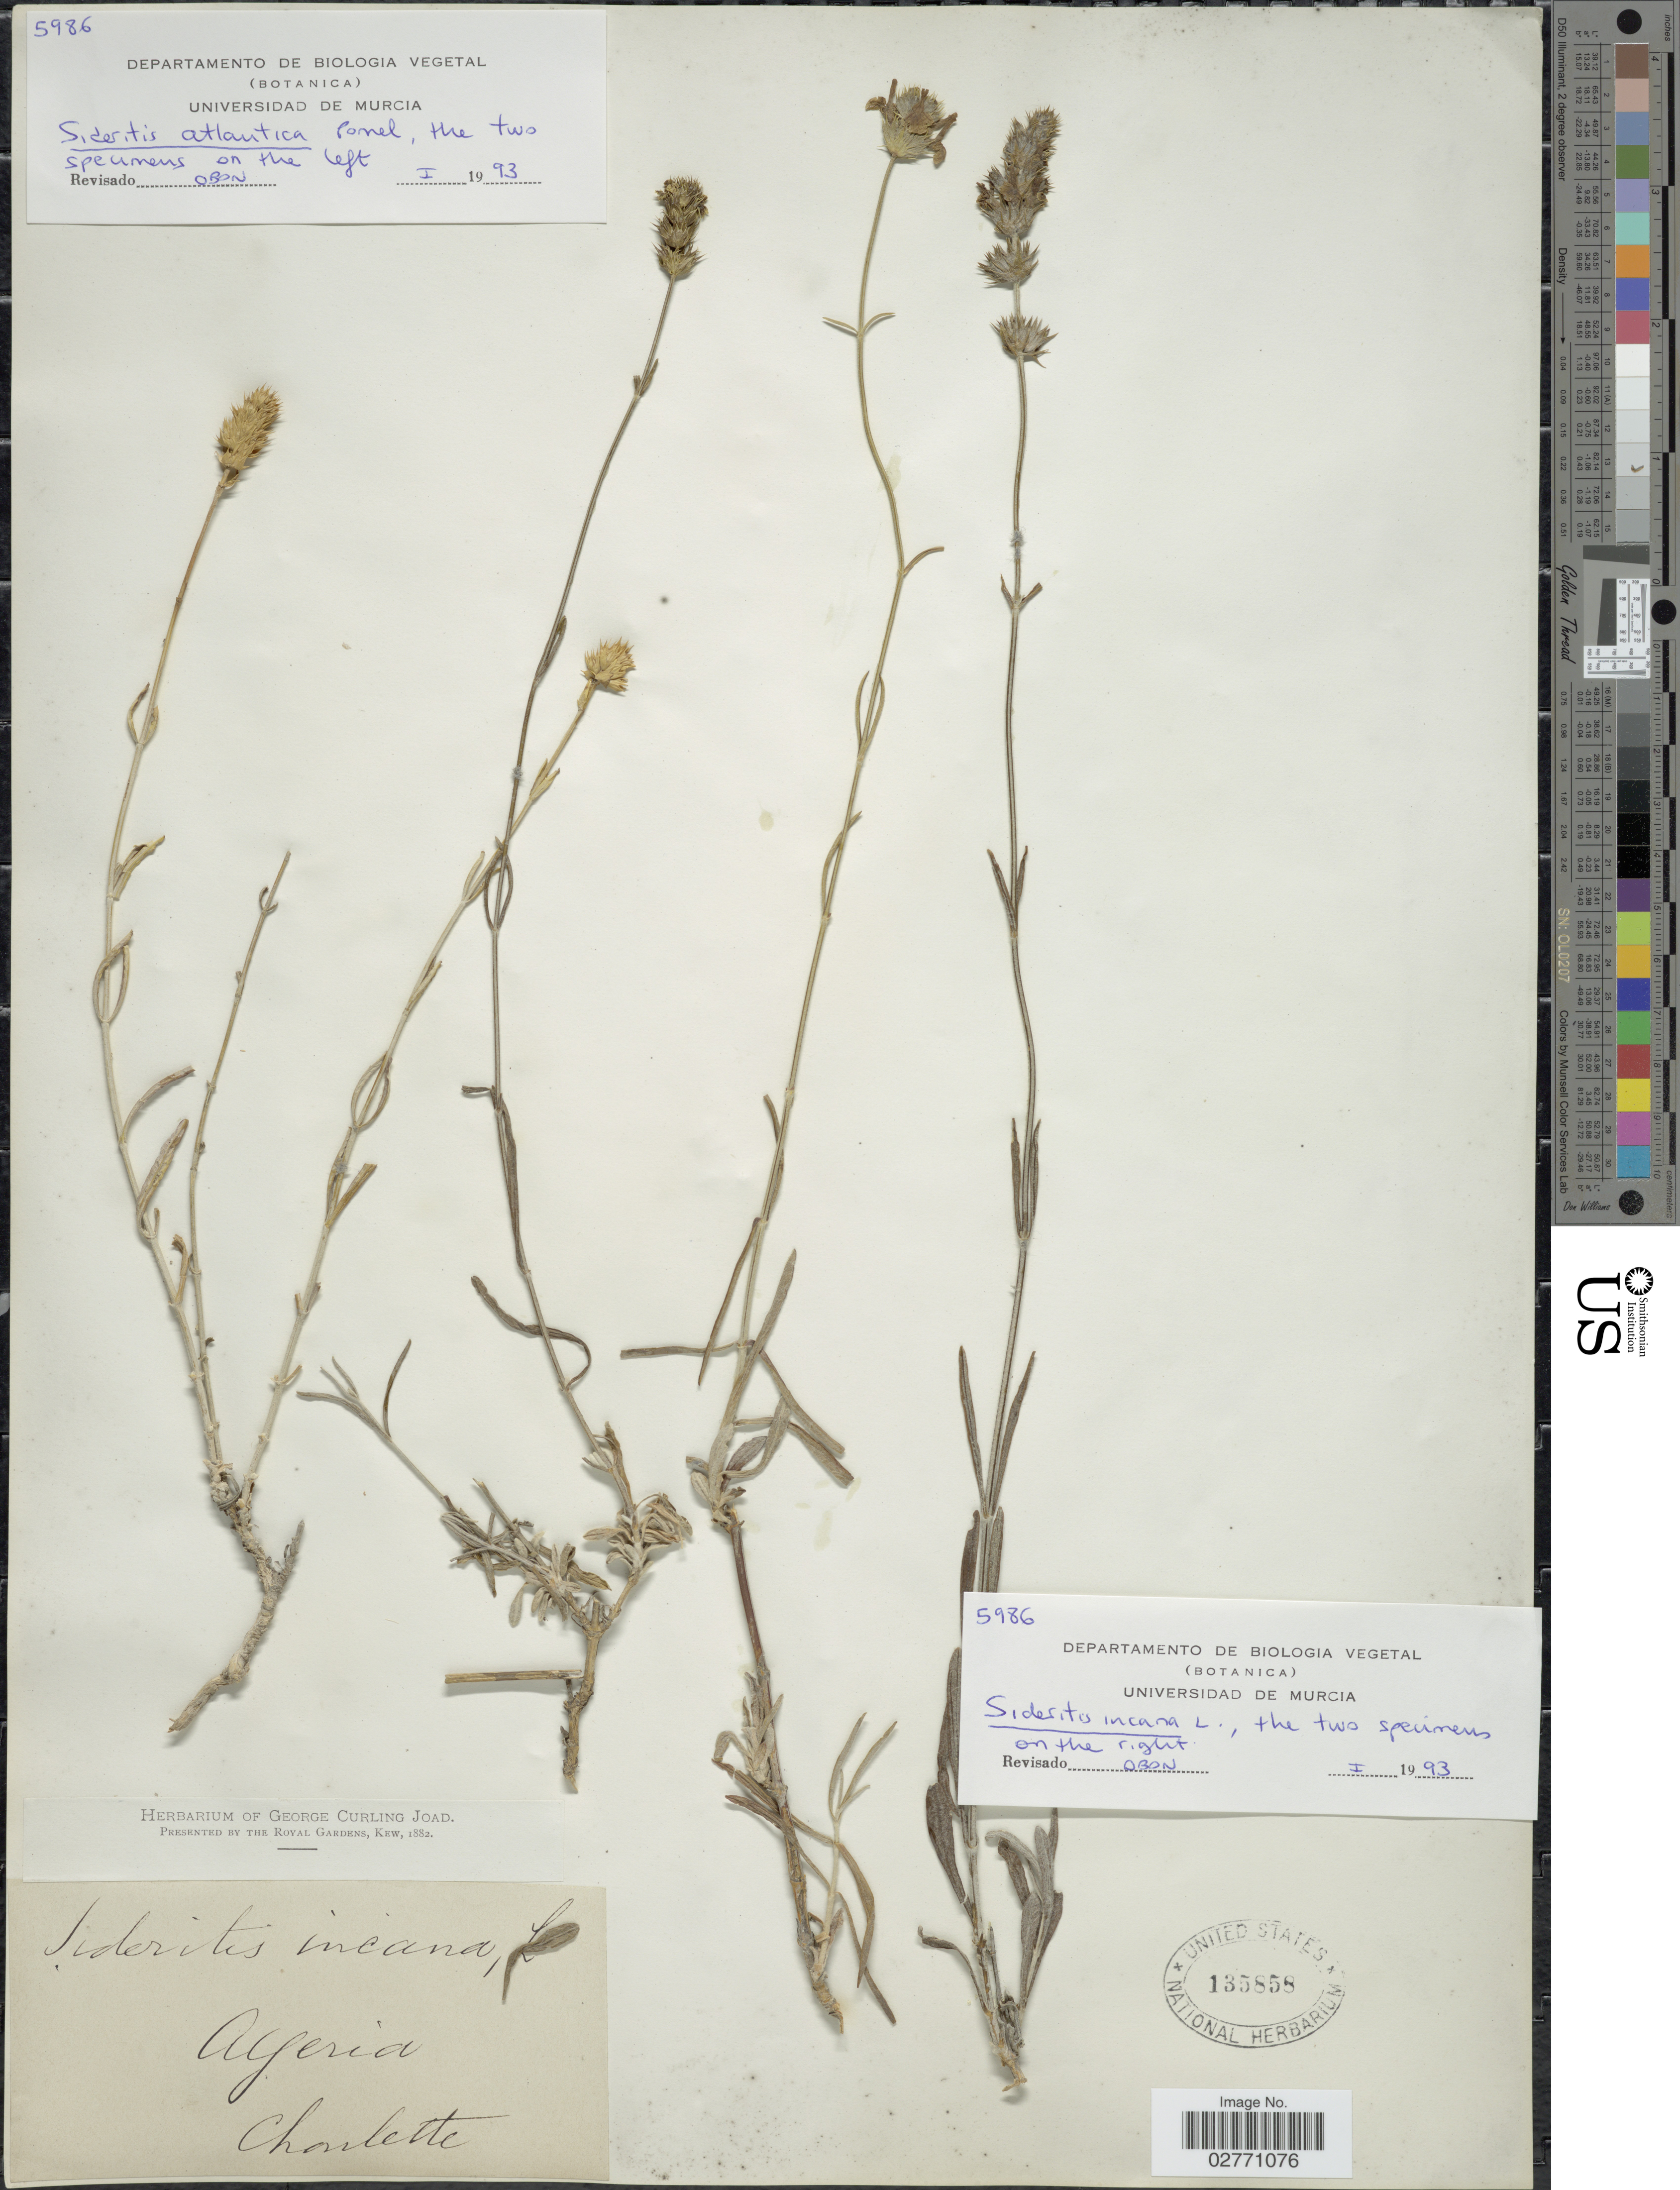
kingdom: Plantae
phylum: Tracheophyta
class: Magnoliopsida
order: Lamiales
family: Lamiaceae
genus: Sideritis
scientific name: Sideritis incana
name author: L.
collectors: Choulette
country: Algeria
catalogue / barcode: US 135858